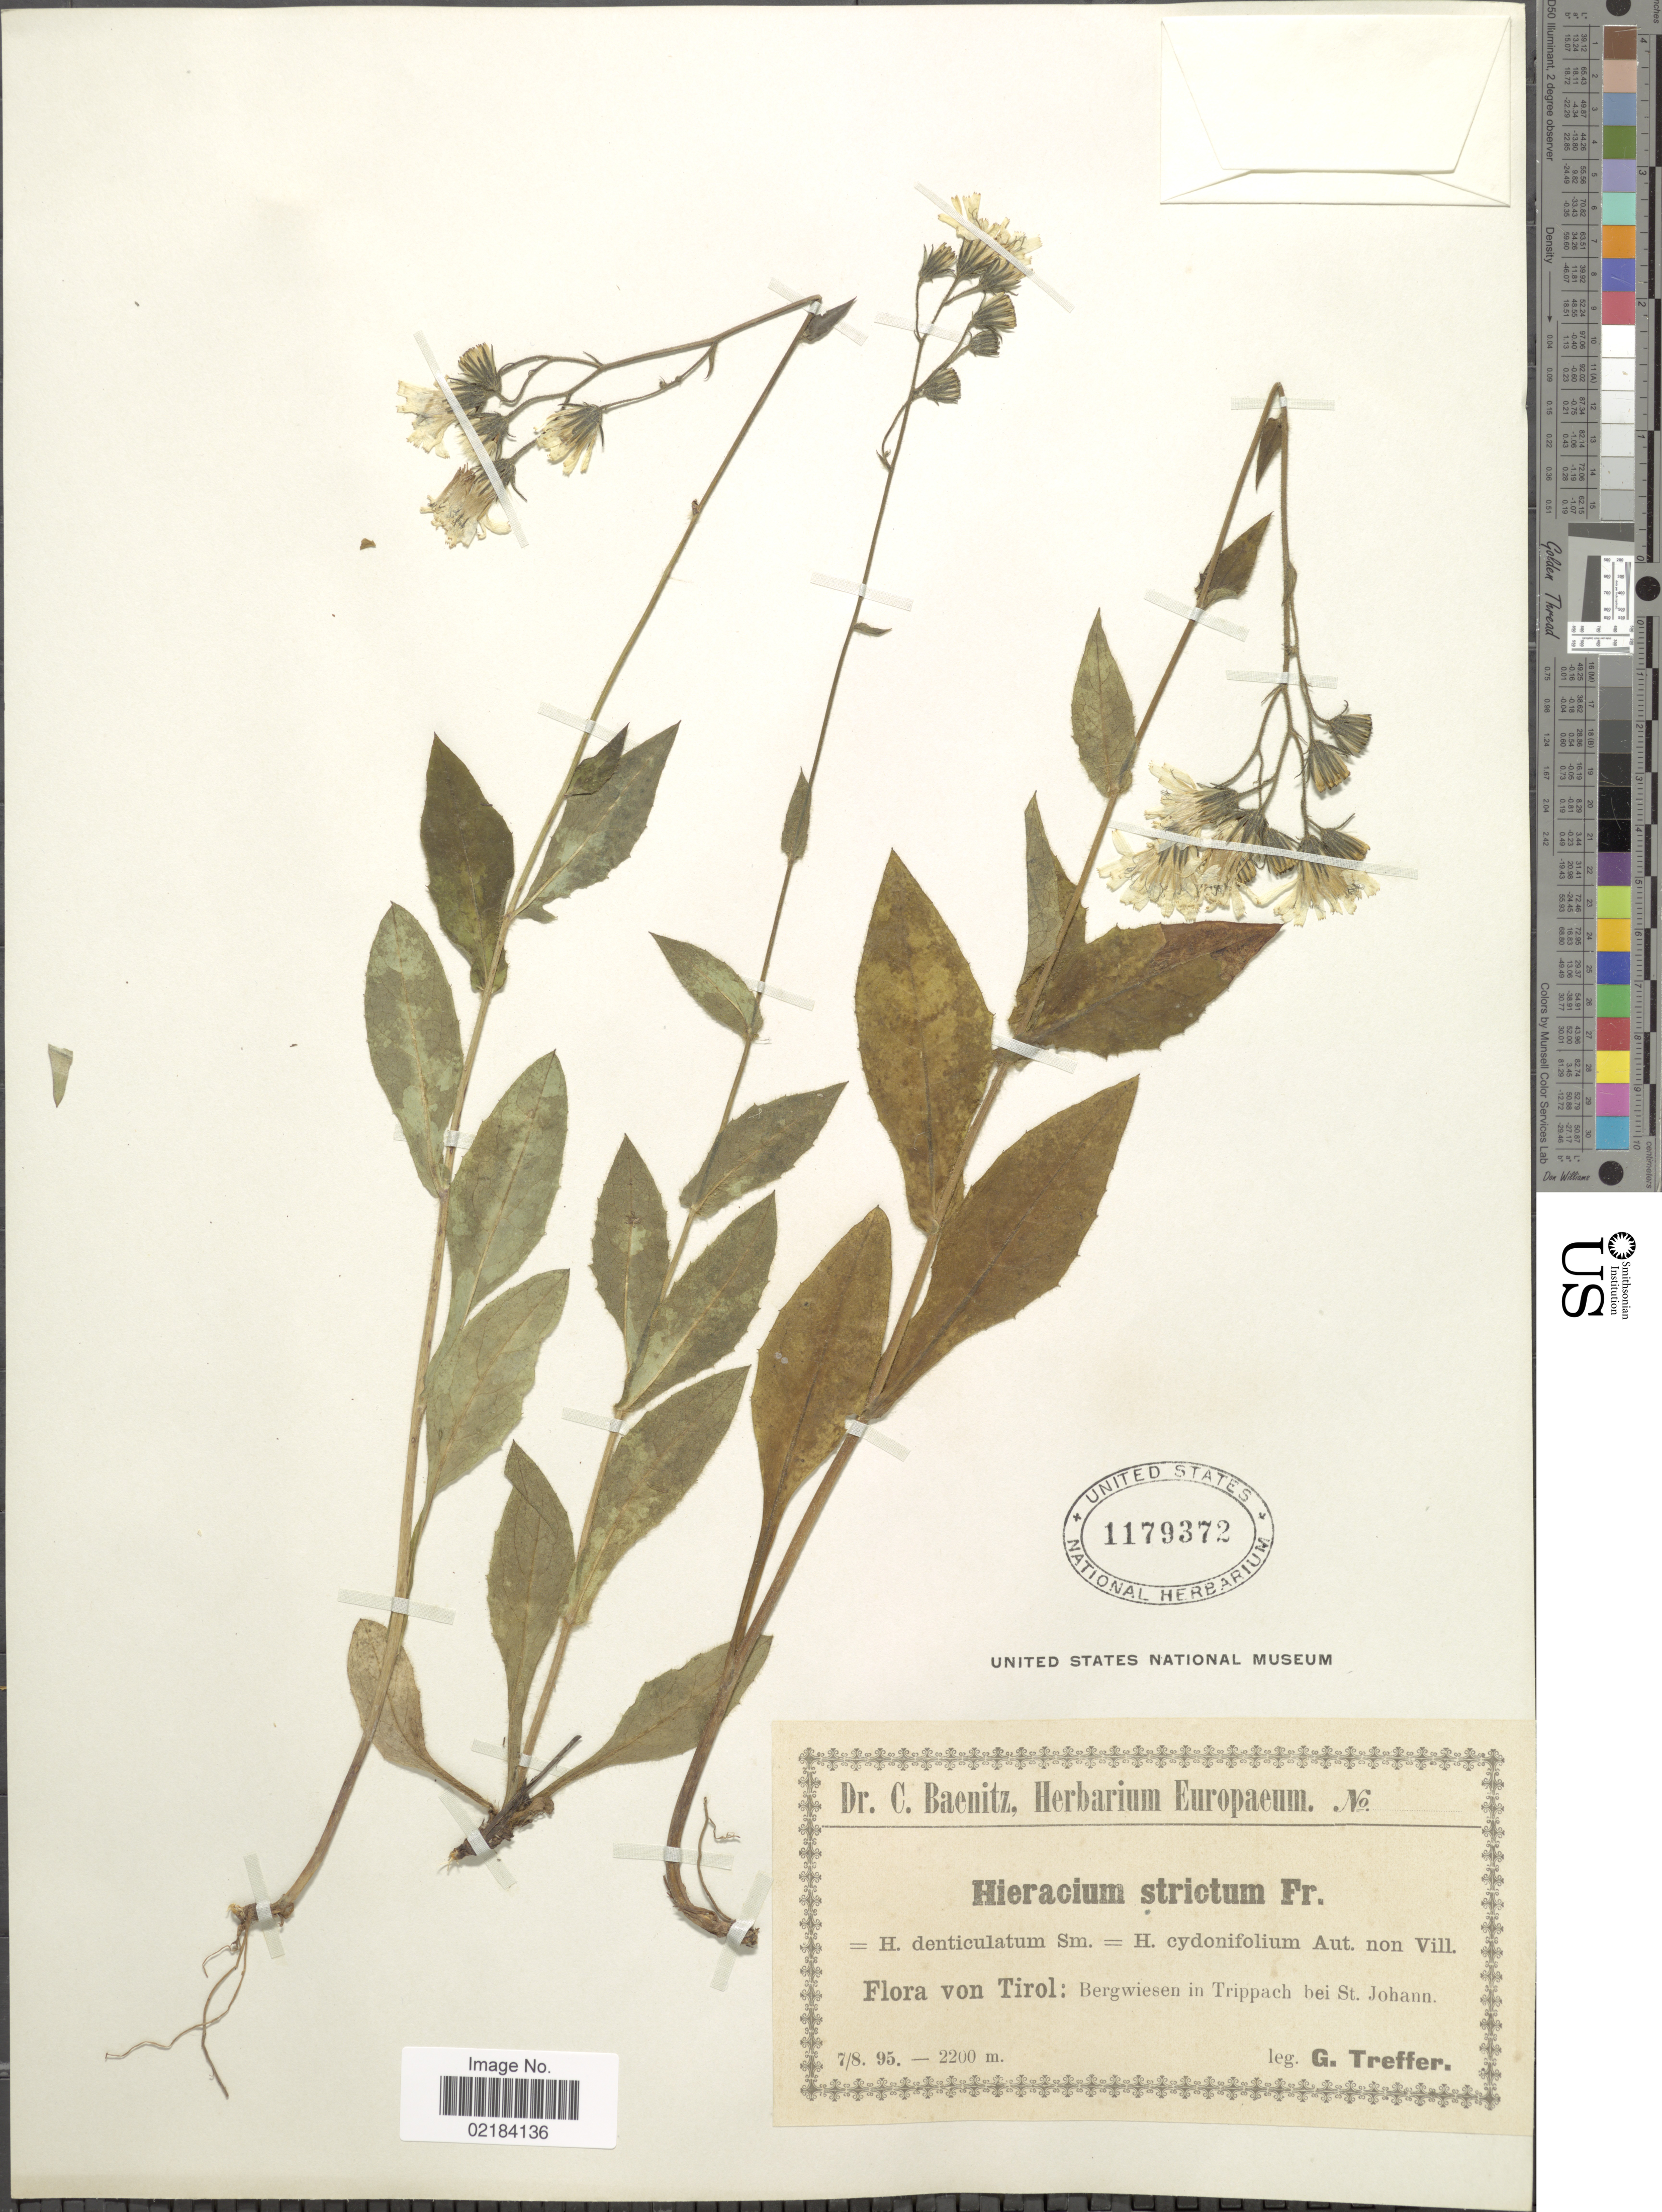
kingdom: Plantae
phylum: Tracheophyta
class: Magnoliopsida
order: Asterales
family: Asteraceae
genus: Hieracium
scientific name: Hieracium prenanthoides subsp. strictissimum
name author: (Froel.) Zahn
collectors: G. Treffer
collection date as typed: Transcribed d/m/y: 7/8/95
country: Austria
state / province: Tirol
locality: Bergwiesem in Trippach bei St. Johann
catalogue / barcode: US 1179372